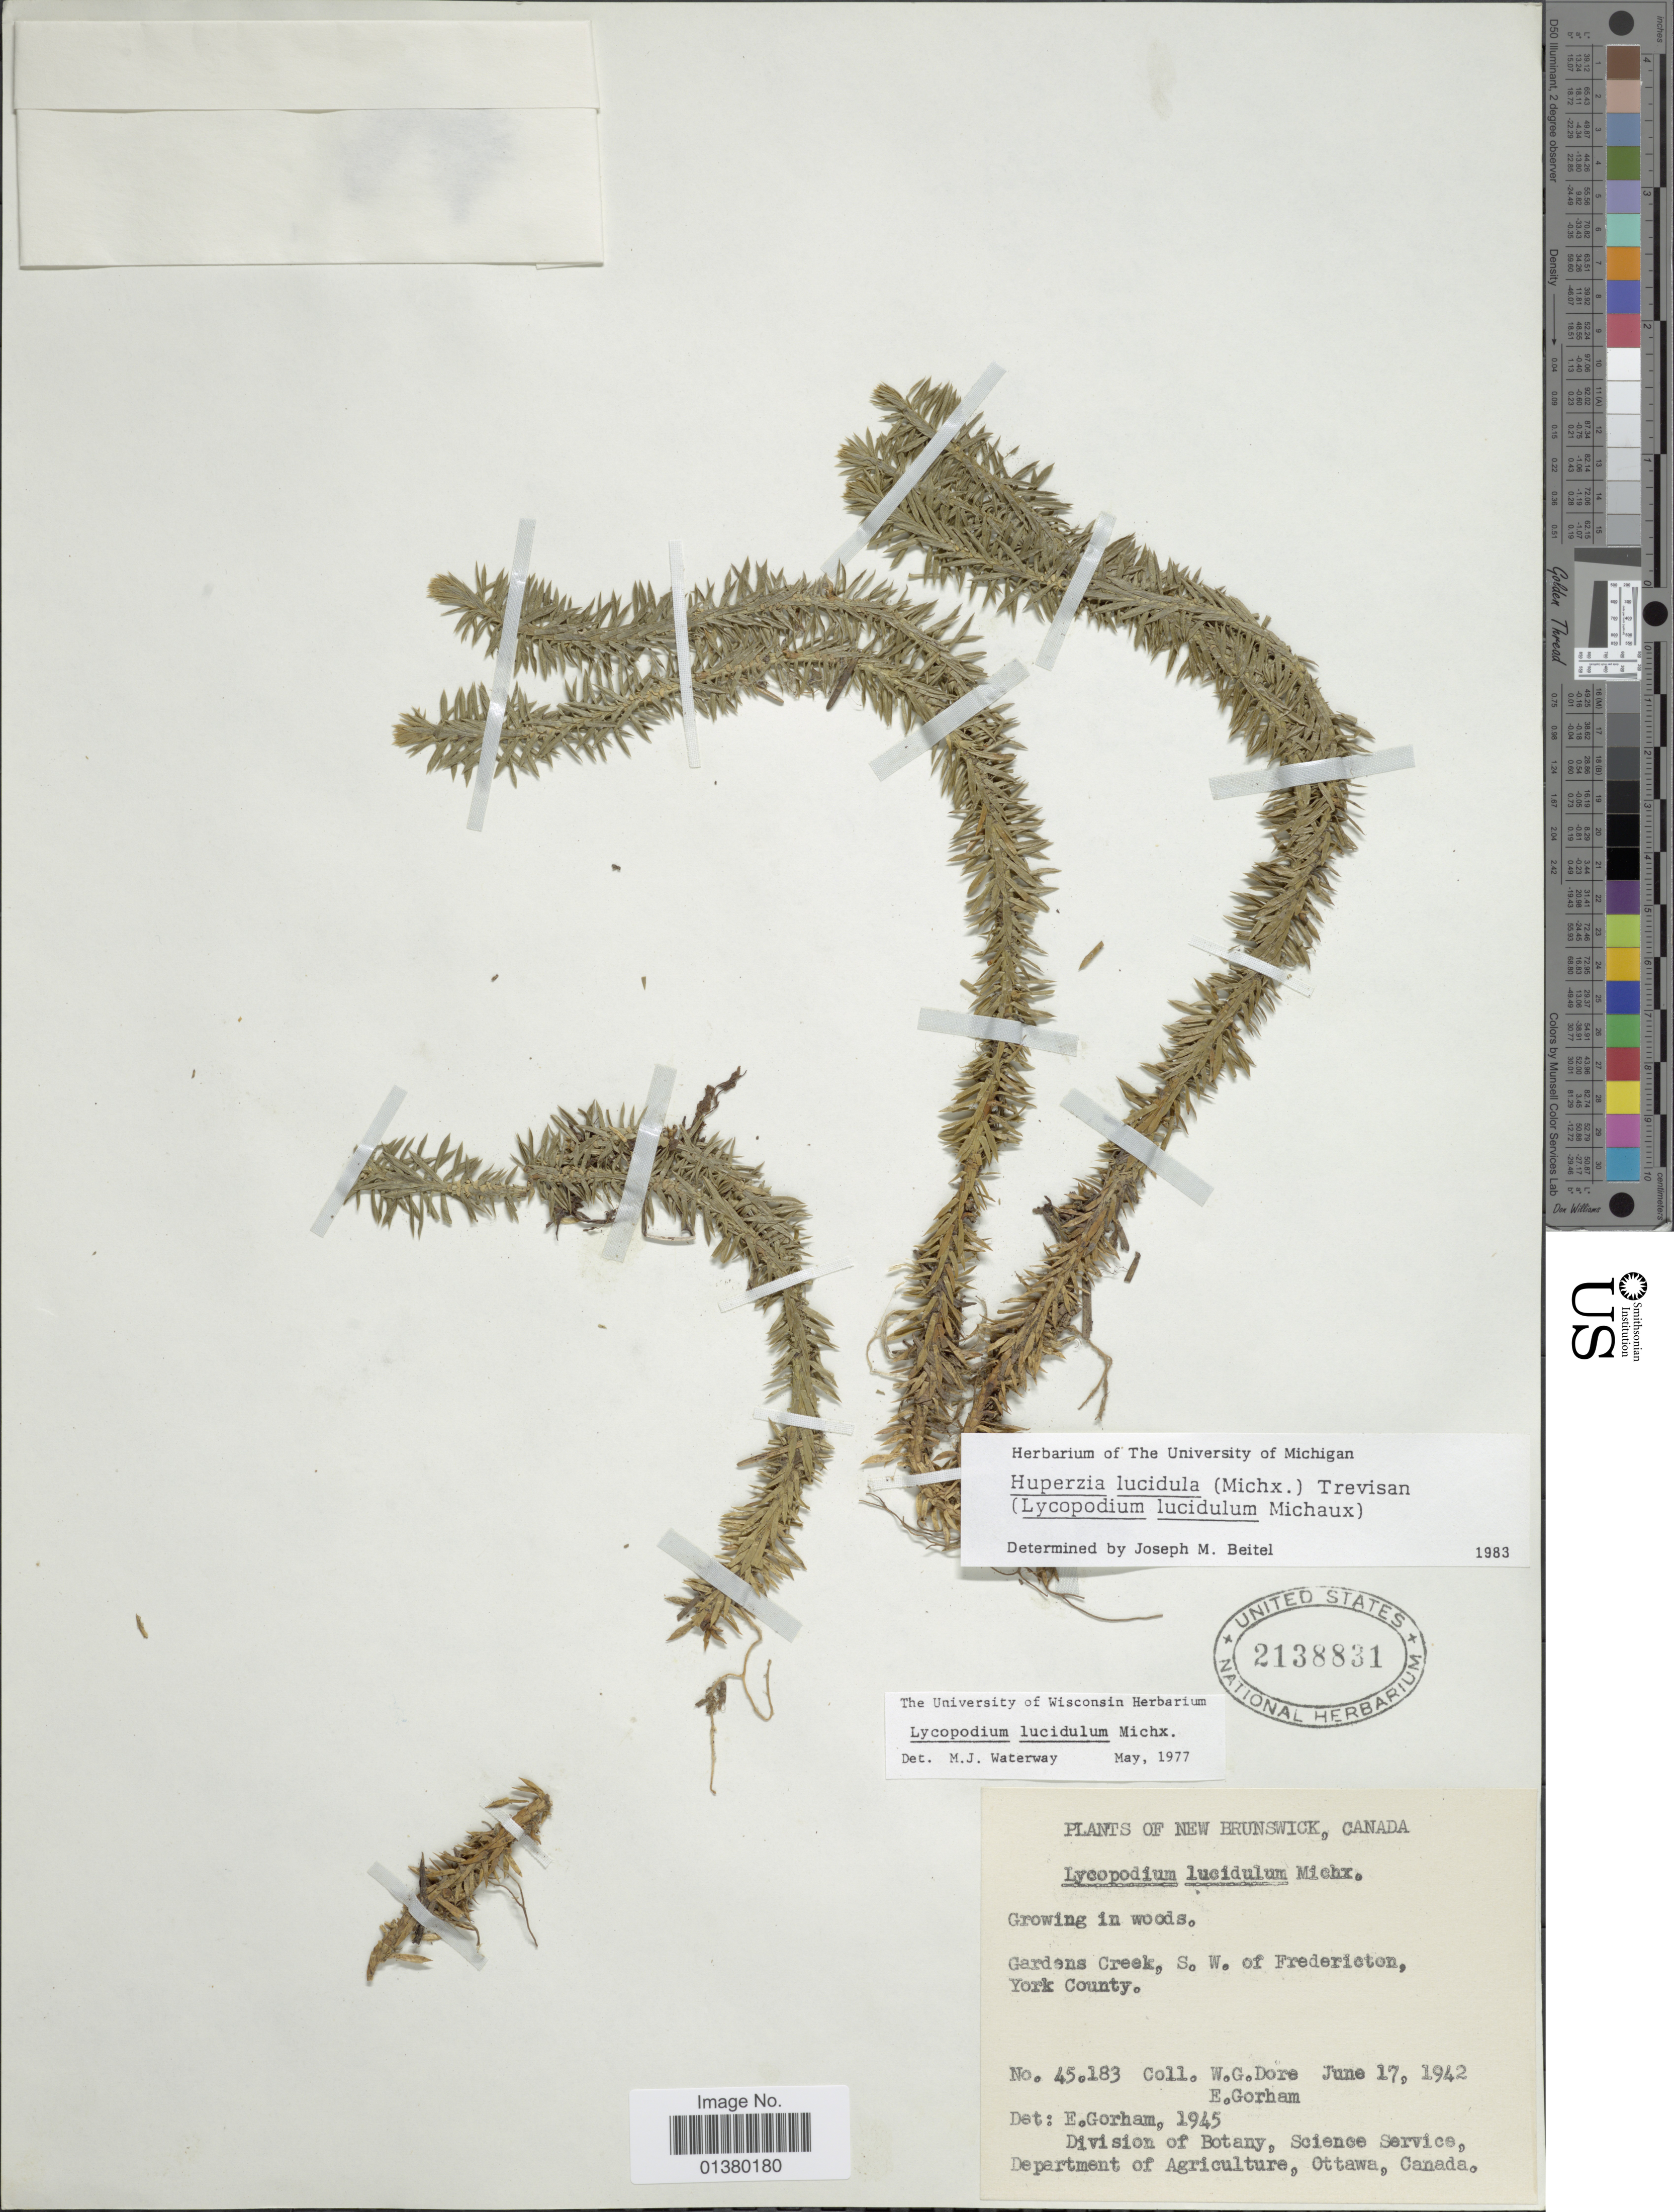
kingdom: Plantae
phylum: Tracheophyta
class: Lycopodiopsida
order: Lycopodiales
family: Lycopodiaceae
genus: Huperzia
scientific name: Huperzia lucidula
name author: (Michx.) Trevis.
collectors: W. Dore & E. Gorham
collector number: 45183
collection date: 1942-06-17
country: Canada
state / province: New Brunswick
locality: Gardens Creek, S.W. of Fredericton, York County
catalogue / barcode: US 2138831